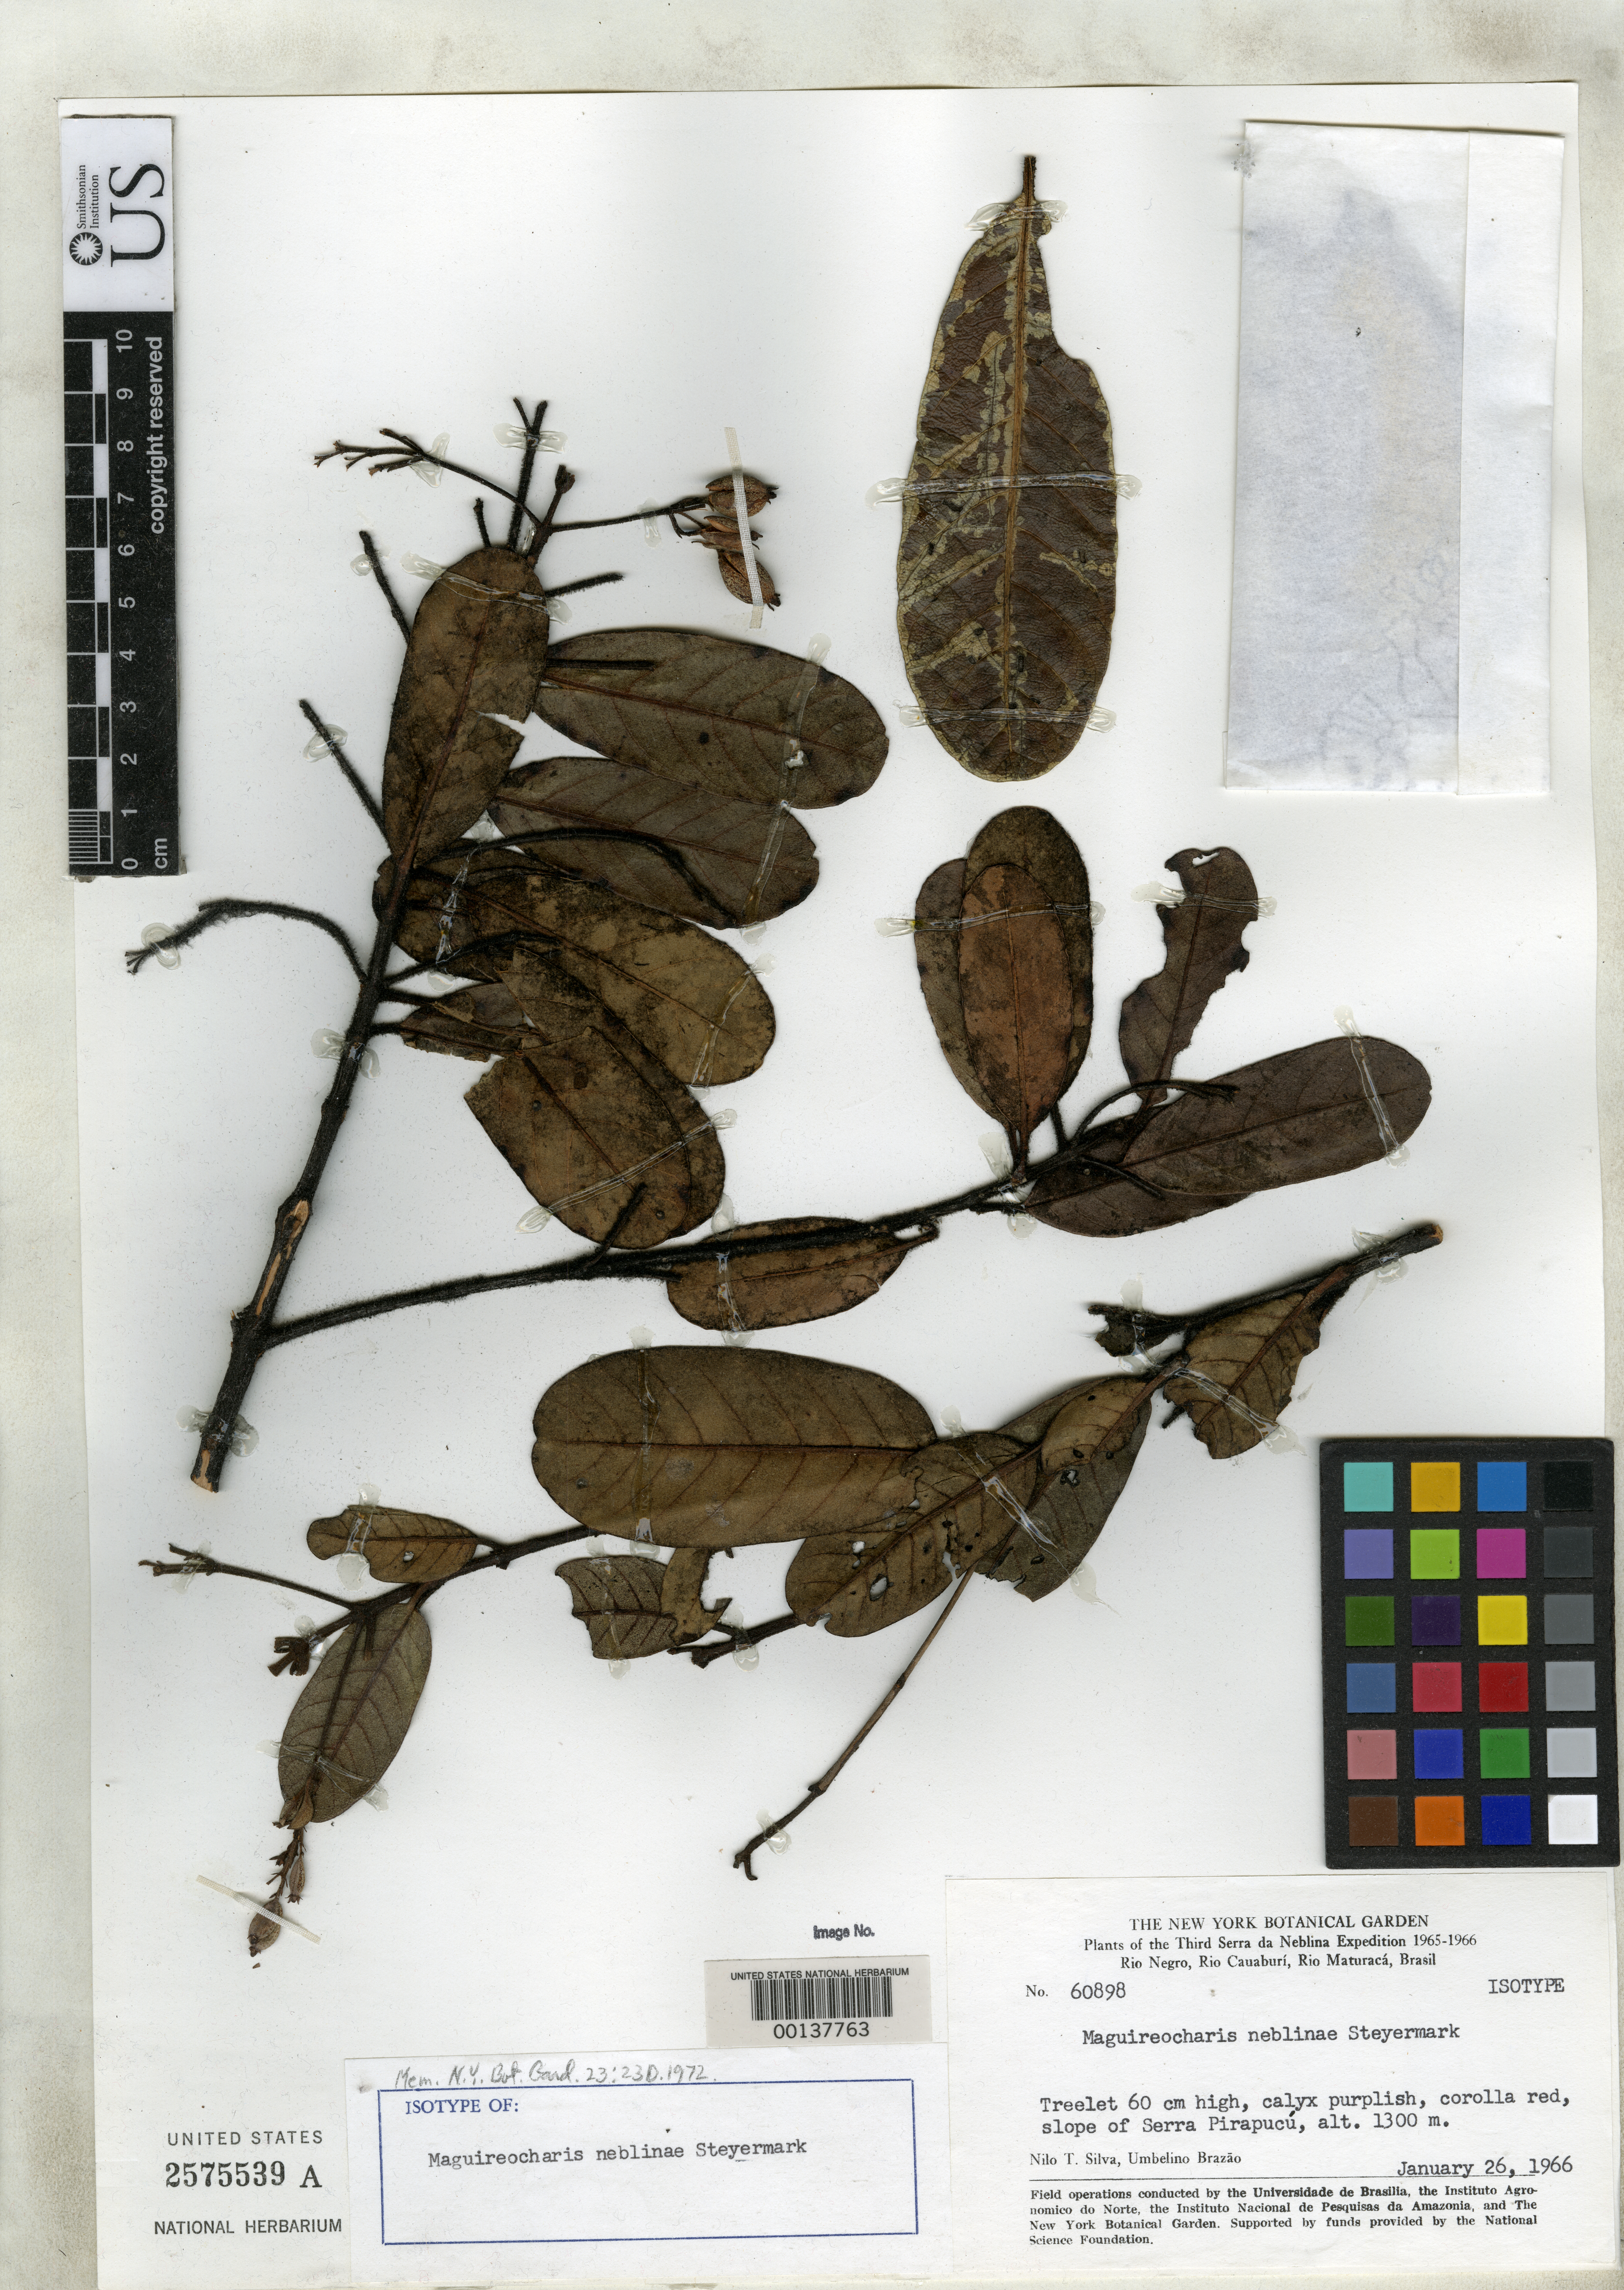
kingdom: Plantae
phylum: Tracheophyta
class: Magnoliopsida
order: Gentianales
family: Rubiaceae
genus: Maguireocharis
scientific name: Maguireocharis neblinae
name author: Steyerm.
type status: Isotype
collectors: N. T. Silva & U. Brazão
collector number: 60898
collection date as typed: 26 Jan 1966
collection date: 1966-01-26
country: Brazil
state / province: Amazonas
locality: Serra Pirapucu of Serra da Neblina.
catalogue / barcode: US 2575539A